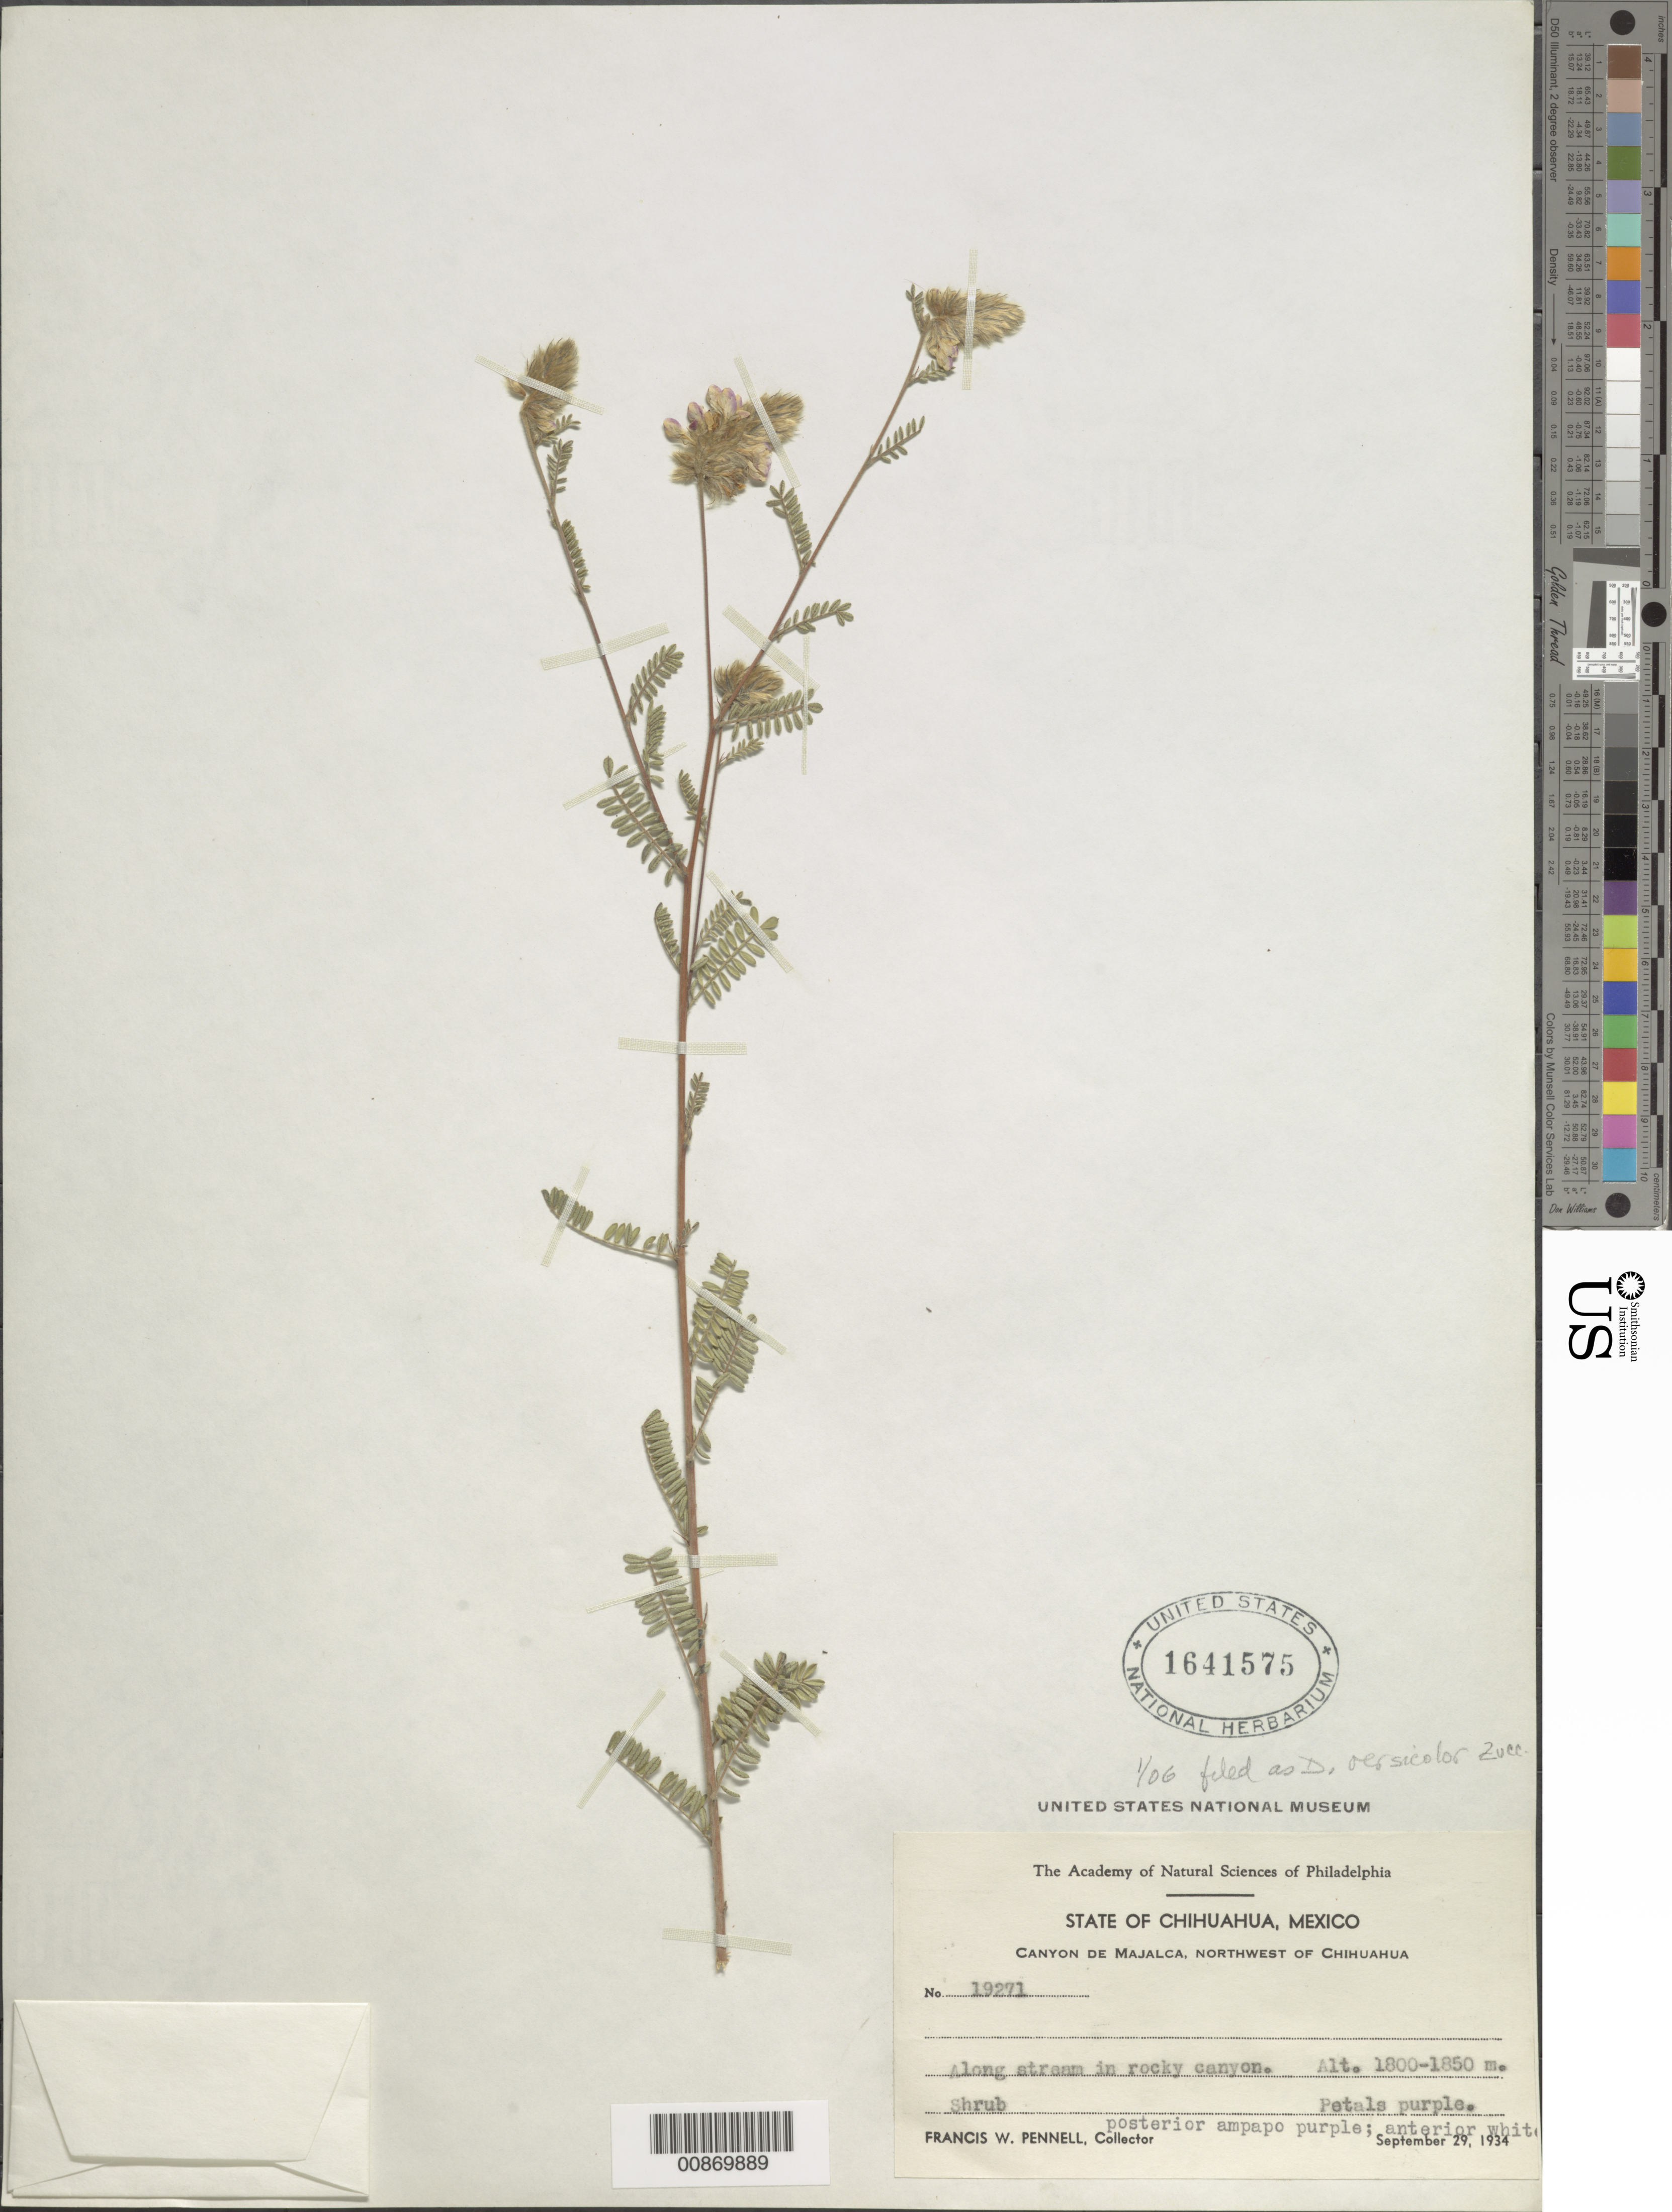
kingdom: Plantae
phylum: Tracheophyta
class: Magnoliopsida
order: Fabales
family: Fabaceae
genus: Dalea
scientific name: Dalea versicolor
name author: Zucc.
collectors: F. W. Pennell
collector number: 19271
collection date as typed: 29 Sep 1934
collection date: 1934-09-29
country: Mexico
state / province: Chihuahua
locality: Canyon of Majalca, northwest of Chihuahua.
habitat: Along stream in rocky canyon.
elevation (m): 1850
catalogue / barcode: US 1641575